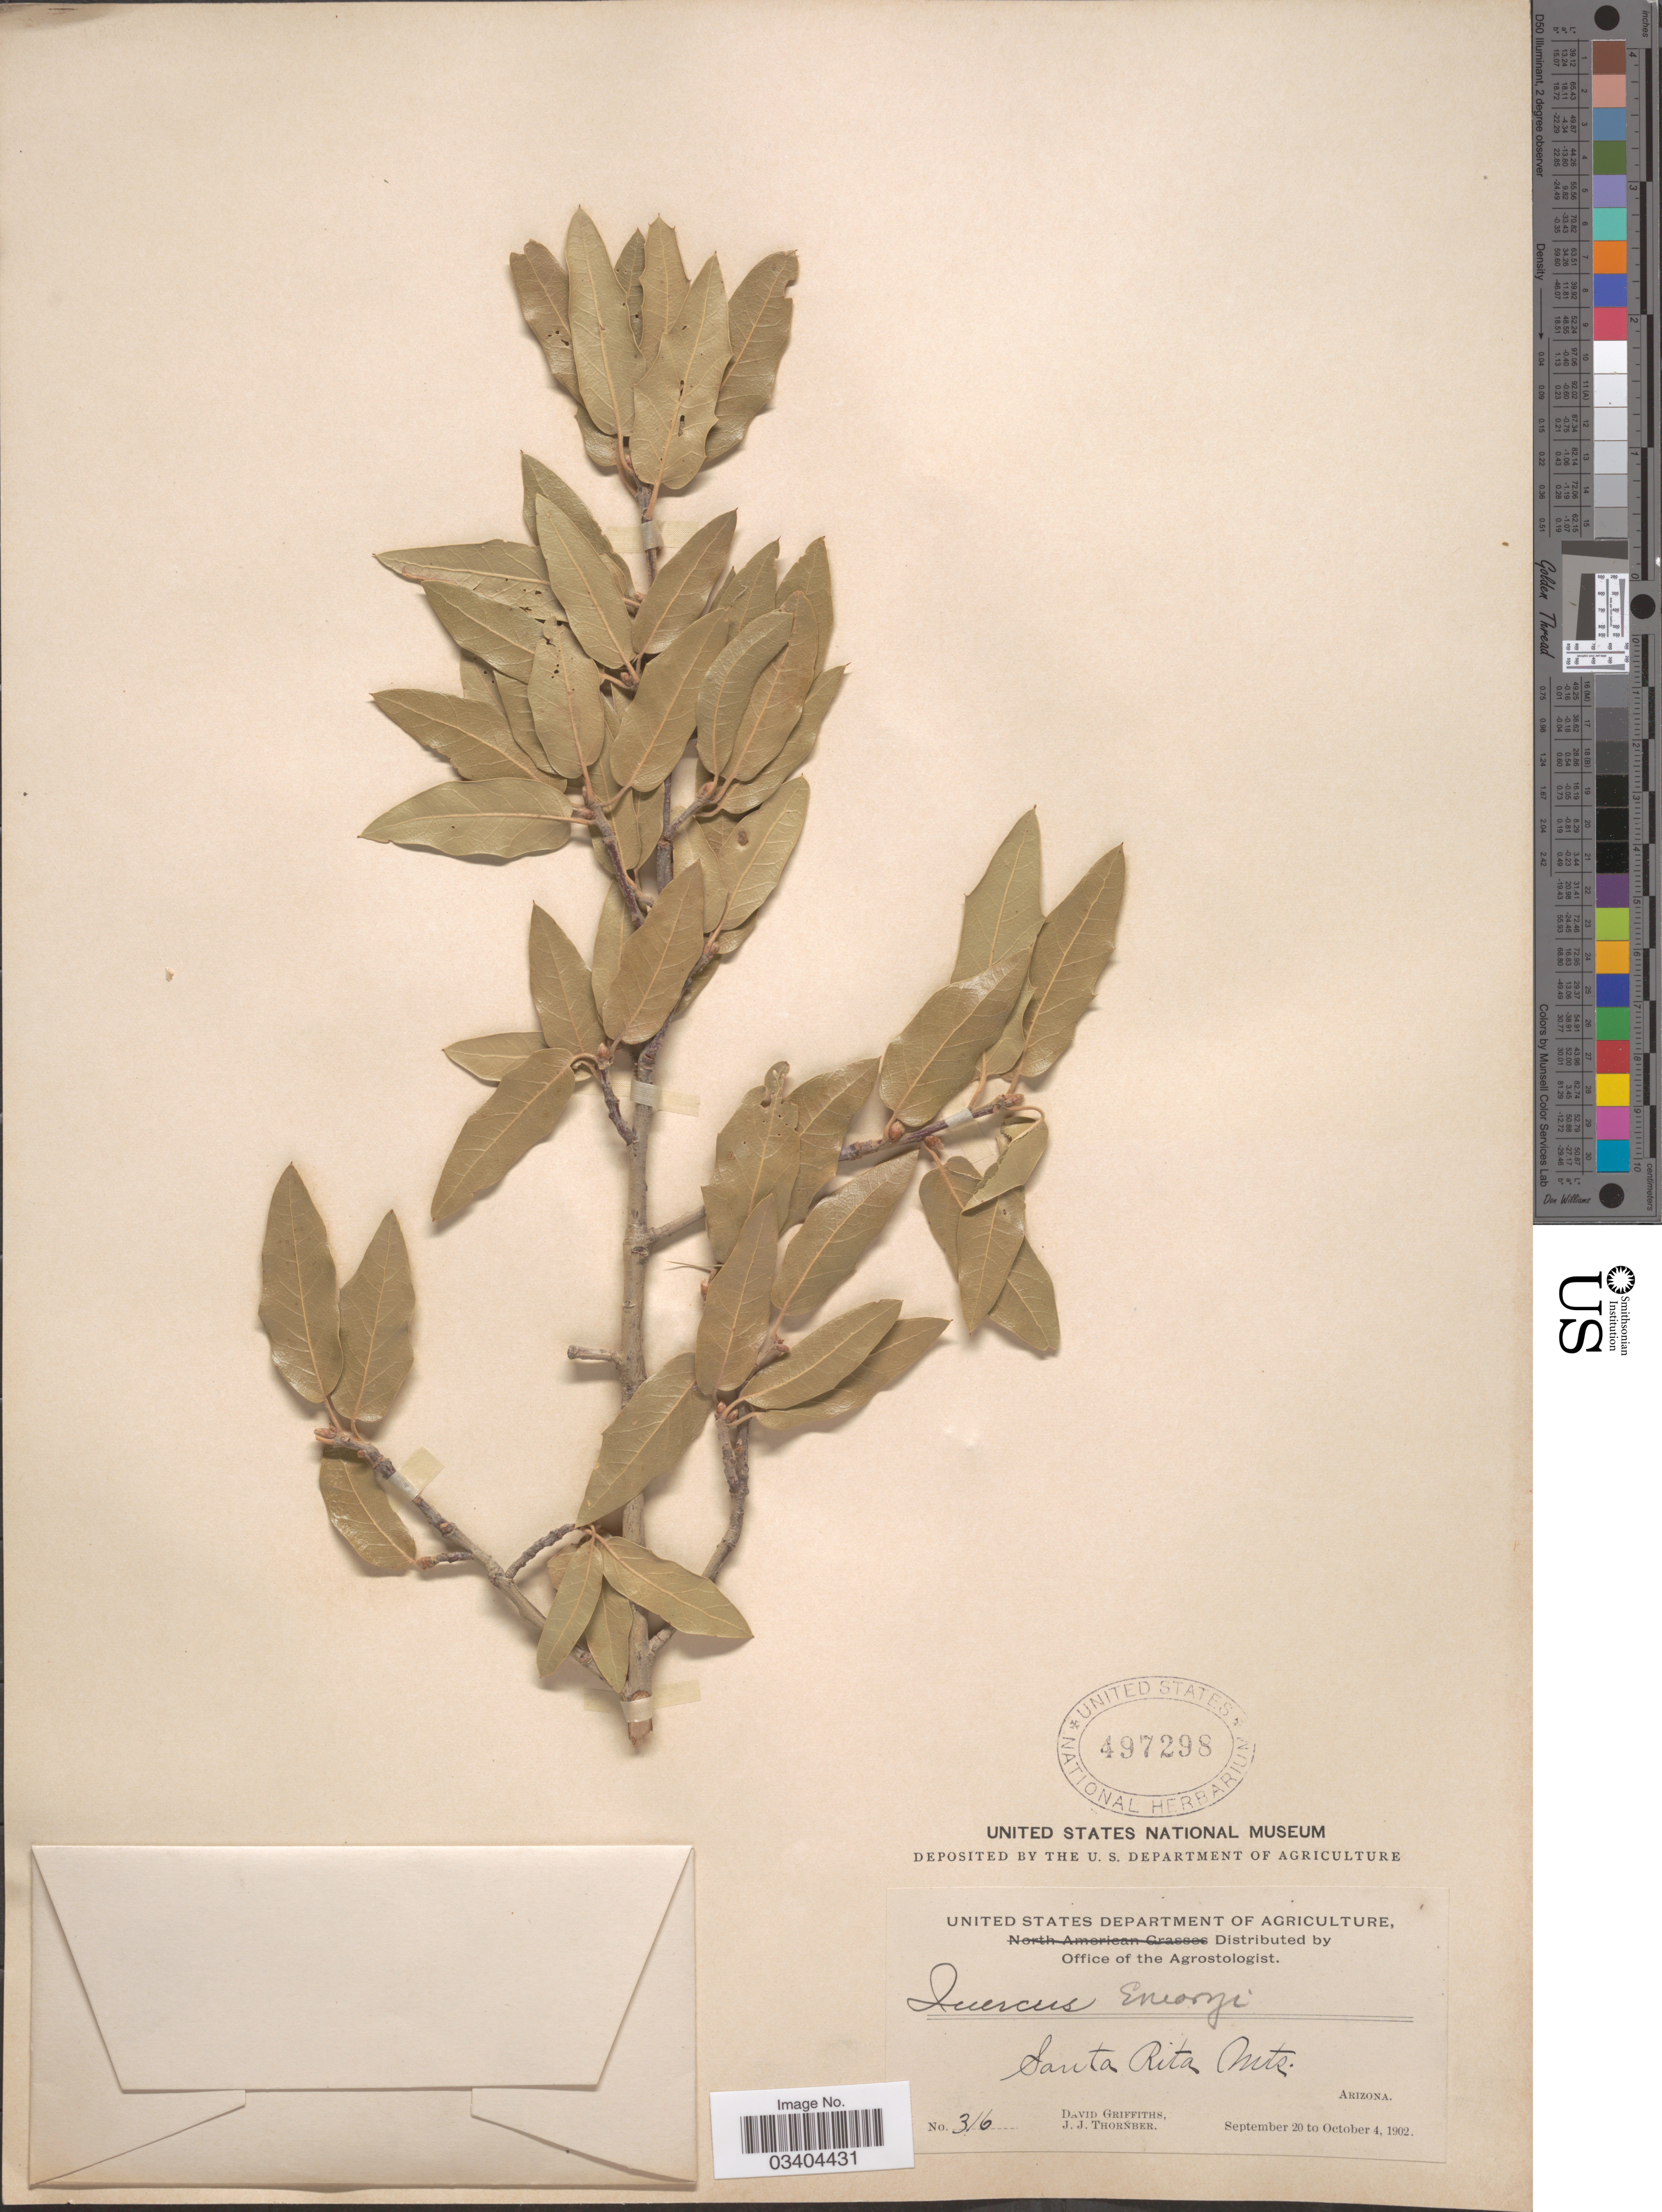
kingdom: Plantae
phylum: Tracheophyta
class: Magnoliopsida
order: Fagales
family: Fagaceae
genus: Quercus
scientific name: Quercus emoryi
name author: Torr. in Emory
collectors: D. Griffiths & J. Thornber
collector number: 316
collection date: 1902-09-20/1902-10-04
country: United States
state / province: Arizona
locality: Santa Rita Mts.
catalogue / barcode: US 497298